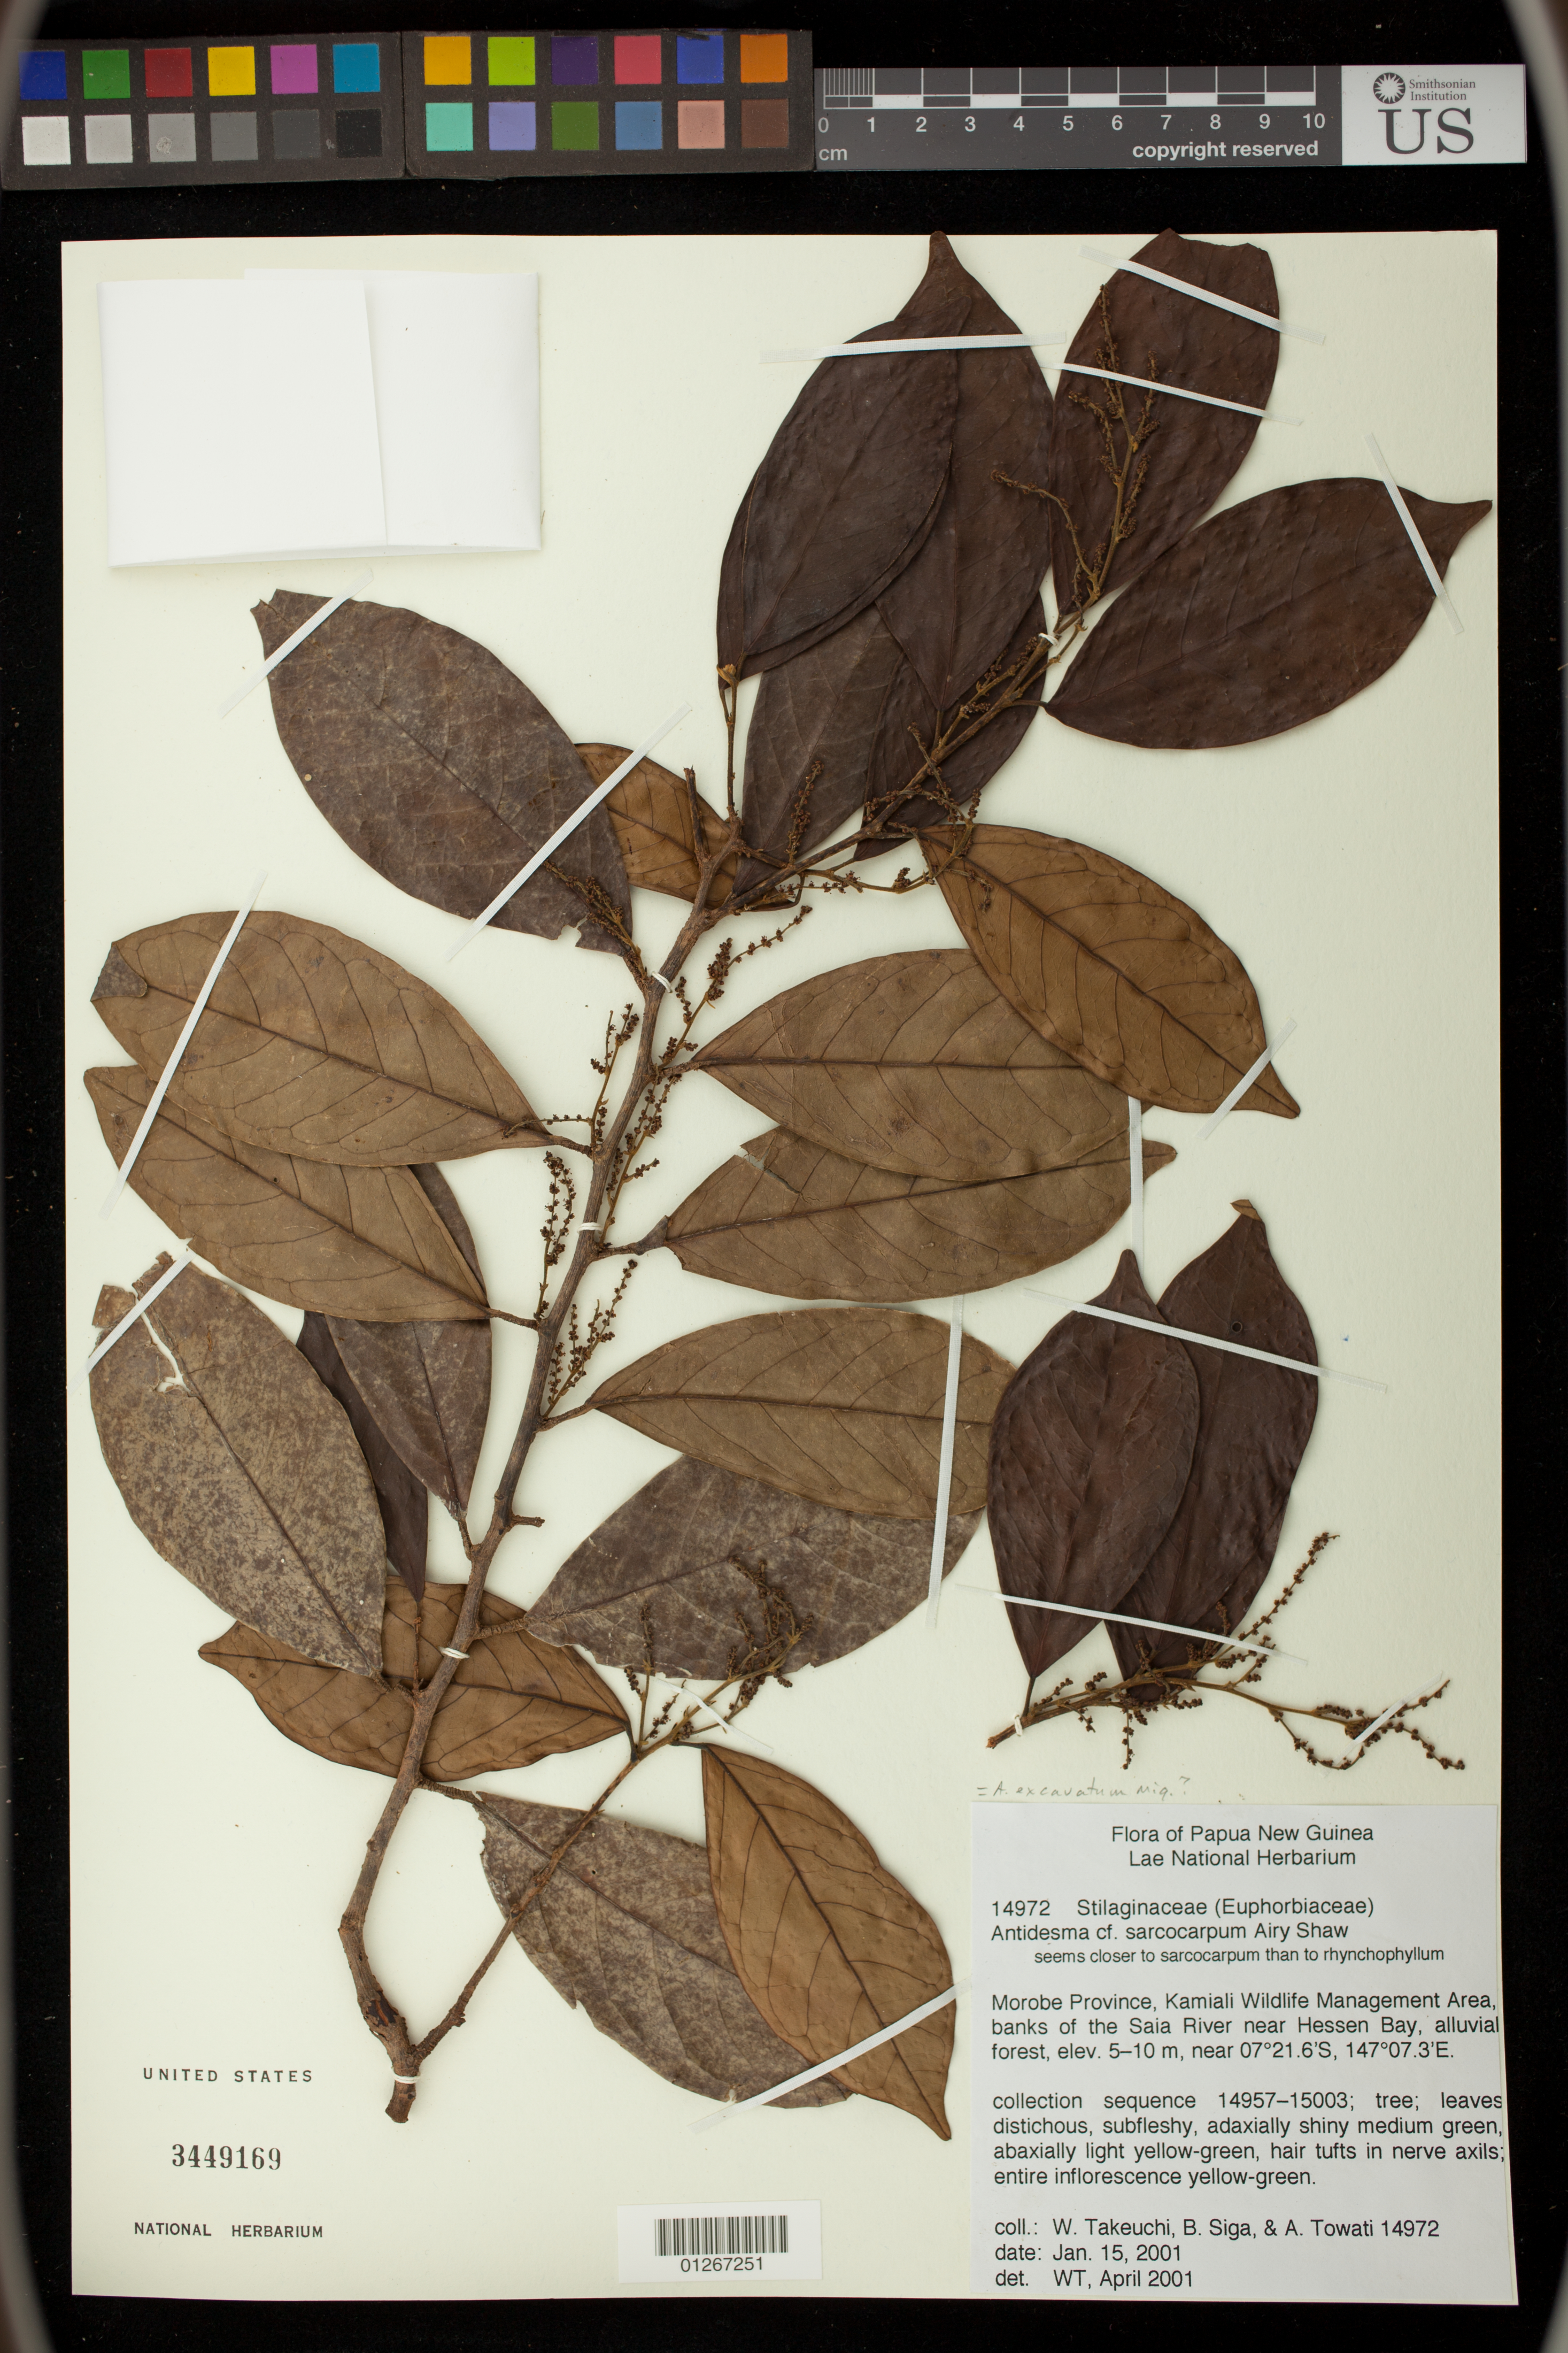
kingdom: Plantae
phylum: Tracheophyta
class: Magnoliopsida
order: Malpighiales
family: Phyllanthaceae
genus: Antidesma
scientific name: Antidesma excavatum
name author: Miq.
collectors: W. Takeuchi, B. Siga & A. Towati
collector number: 14972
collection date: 2001-01-15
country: Papua New Guinea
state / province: Morobe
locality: Morobe Province, Kamiali Wildlife Management Area, banks of the Saia River near Hessen Bay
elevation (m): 5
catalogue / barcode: US 3449169